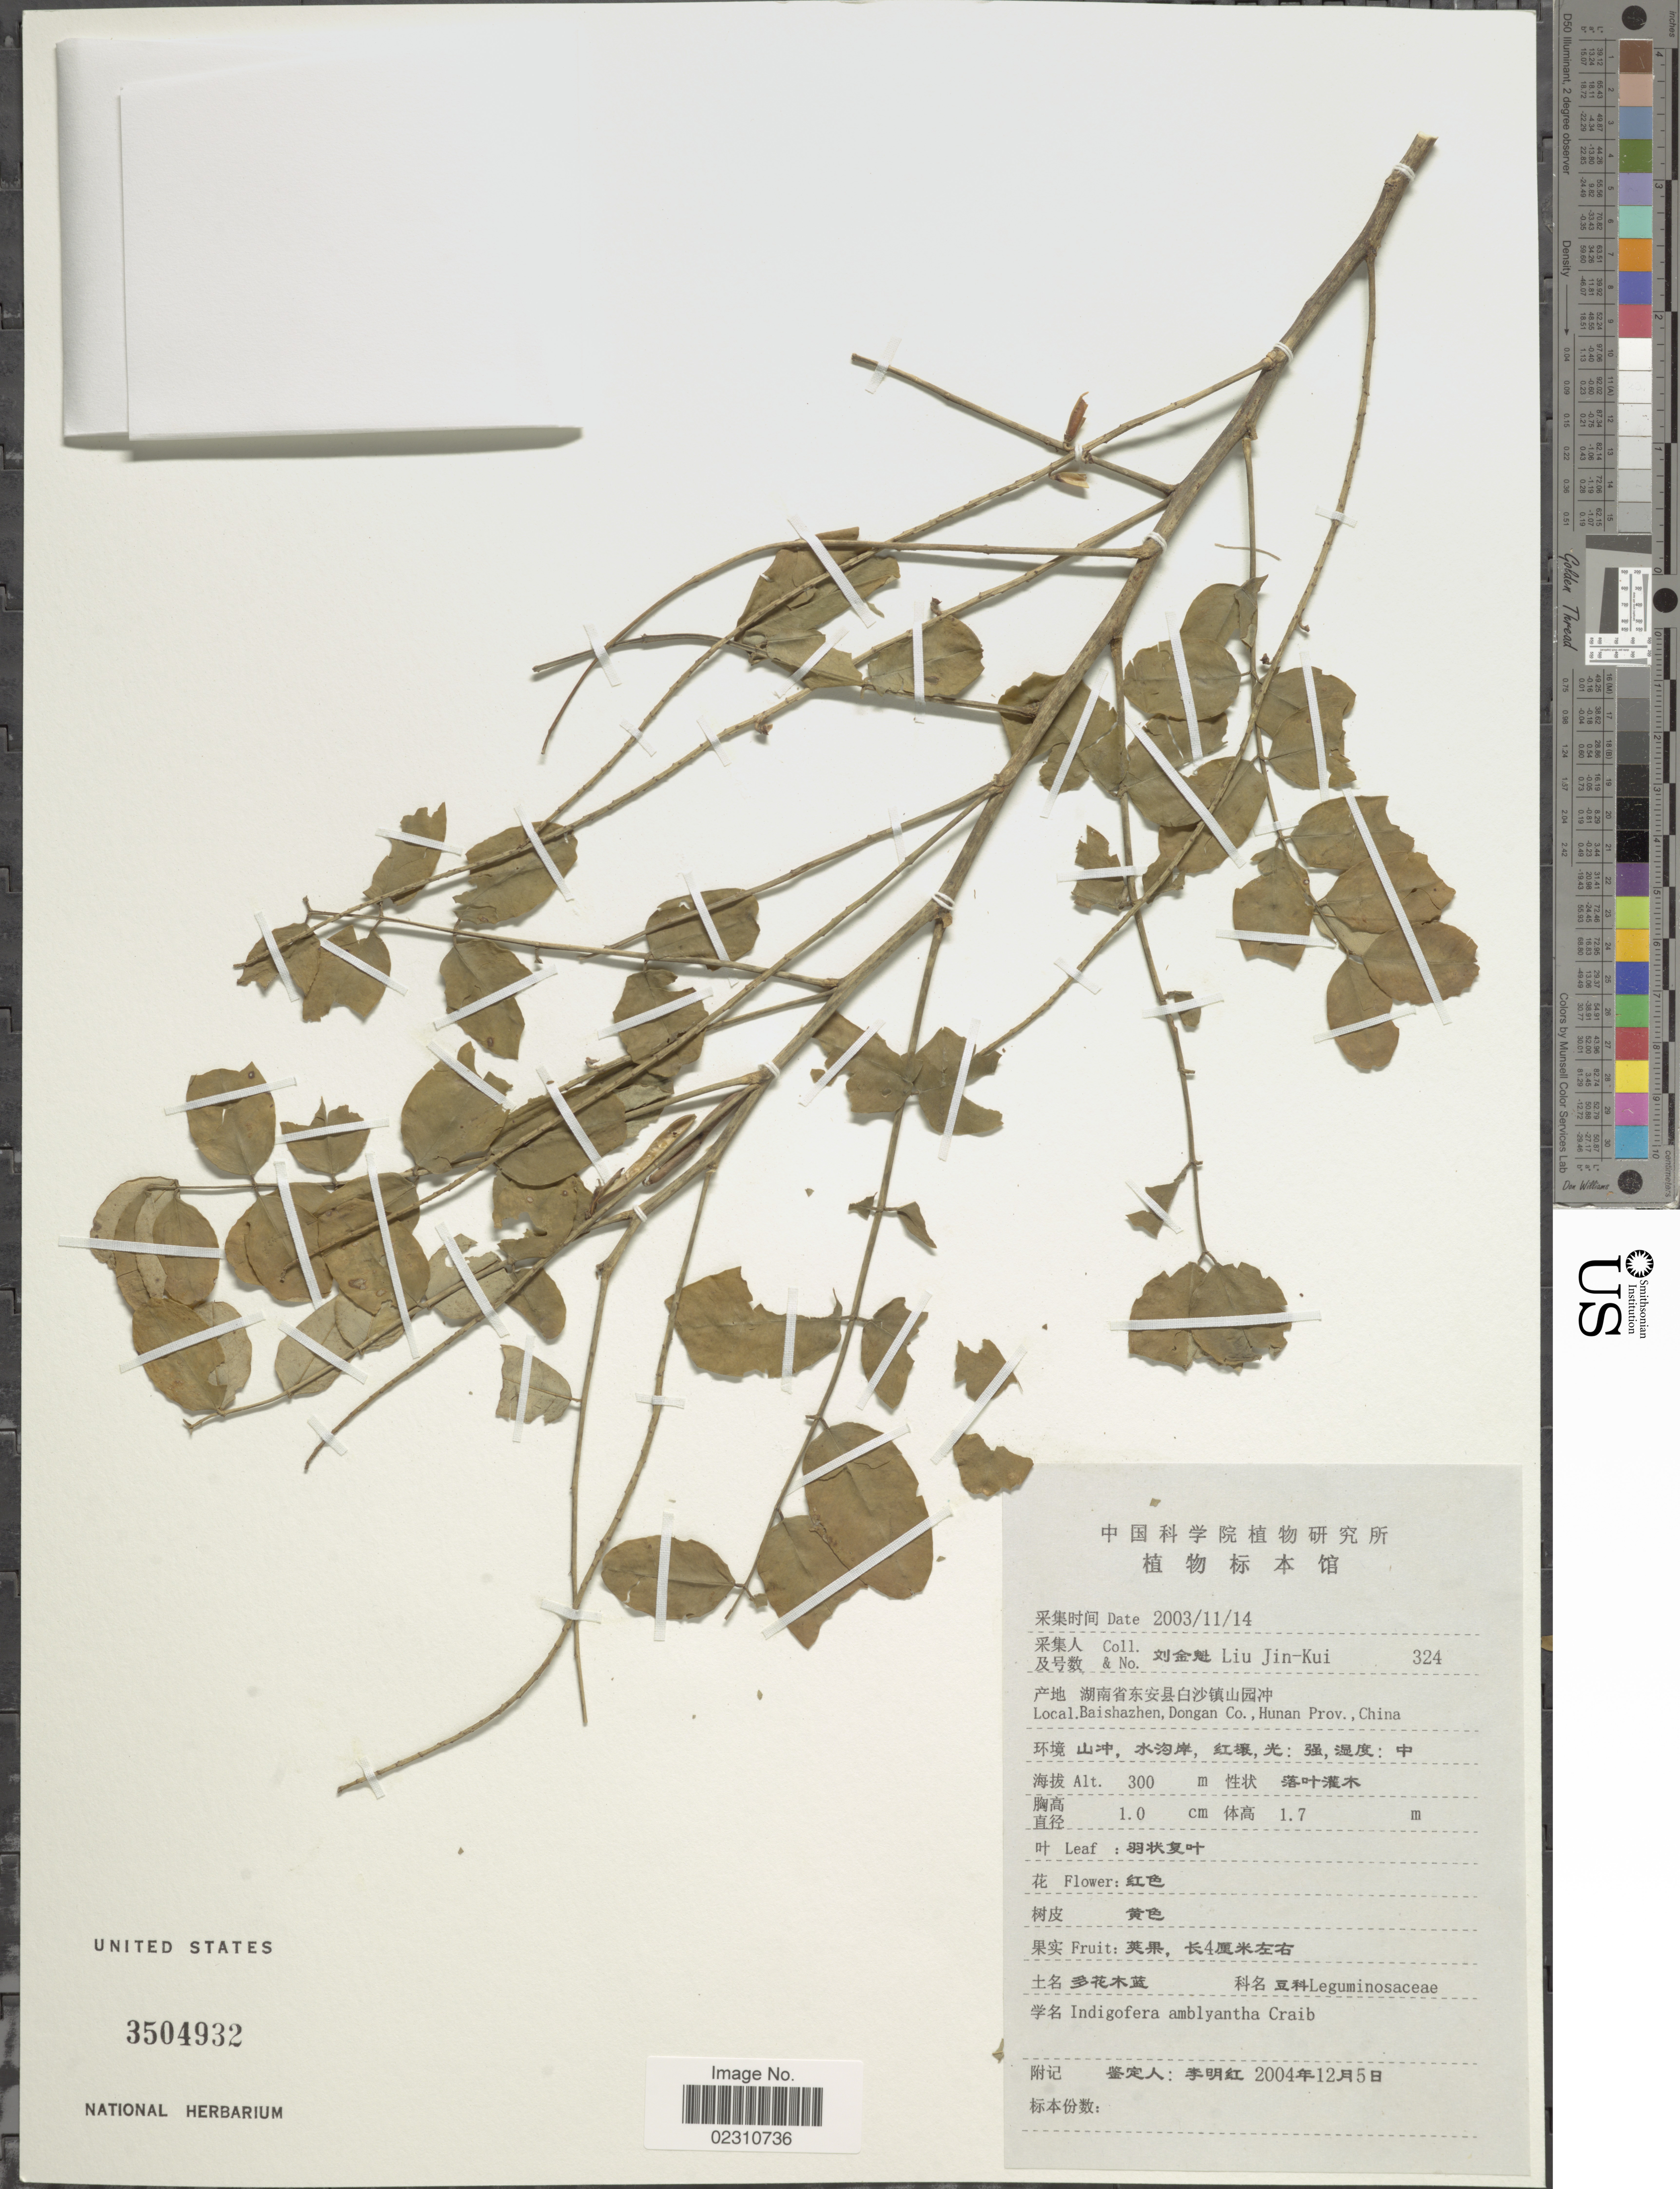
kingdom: Plantae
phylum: Tracheophyta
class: Magnoliopsida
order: Fabales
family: Fabaceae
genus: Indigofera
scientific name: Indigofera amblyantha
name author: Craib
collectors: Liu Jin-Kui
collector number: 324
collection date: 2003-11-14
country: China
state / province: Hunan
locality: Baishazhen, Dongan Co., Hunan Prov. China.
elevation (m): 300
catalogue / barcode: US 3504932